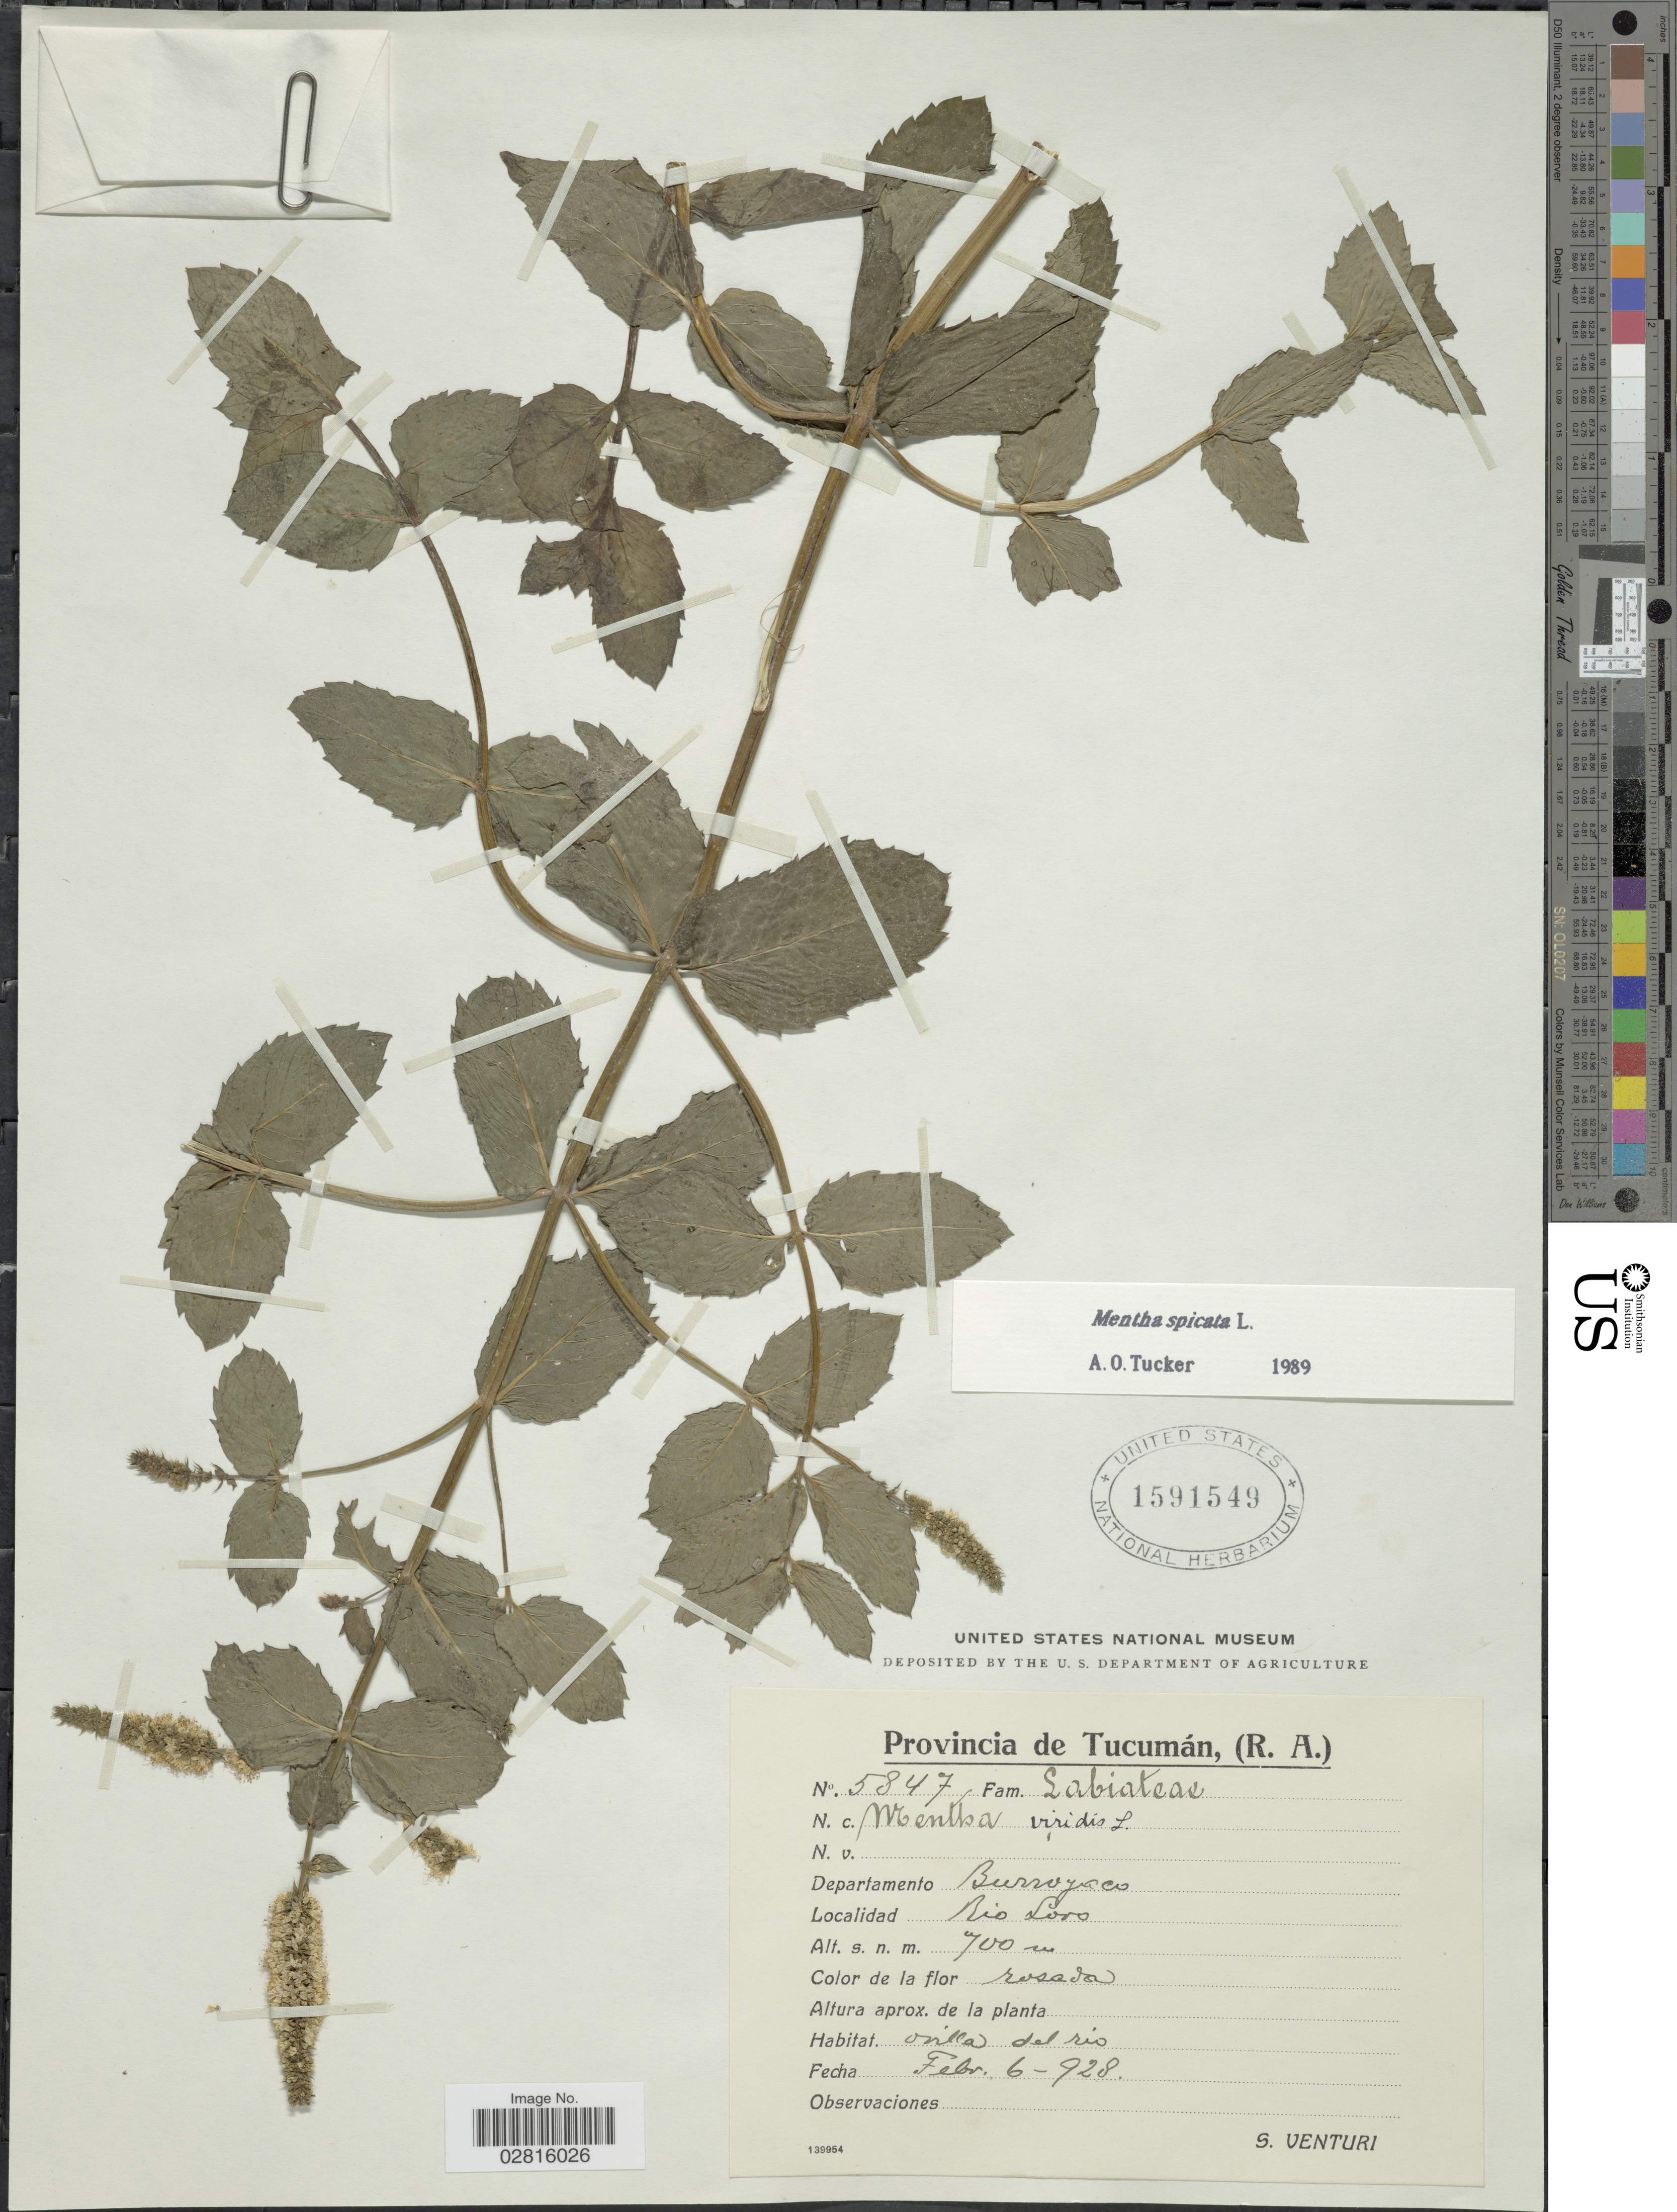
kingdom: Plantae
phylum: Tracheophyta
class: Magnoliopsida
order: Lamiales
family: Lamiaceae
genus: Mentha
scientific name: Mentha spicata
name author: L.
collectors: S. Venturi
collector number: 5847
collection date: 1928-02-06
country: Argentina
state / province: Tucuman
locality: Provincia de Tucumán, (R.A.). Departamento Burroyaco. Rio Loro.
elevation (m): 700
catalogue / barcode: US 1591549